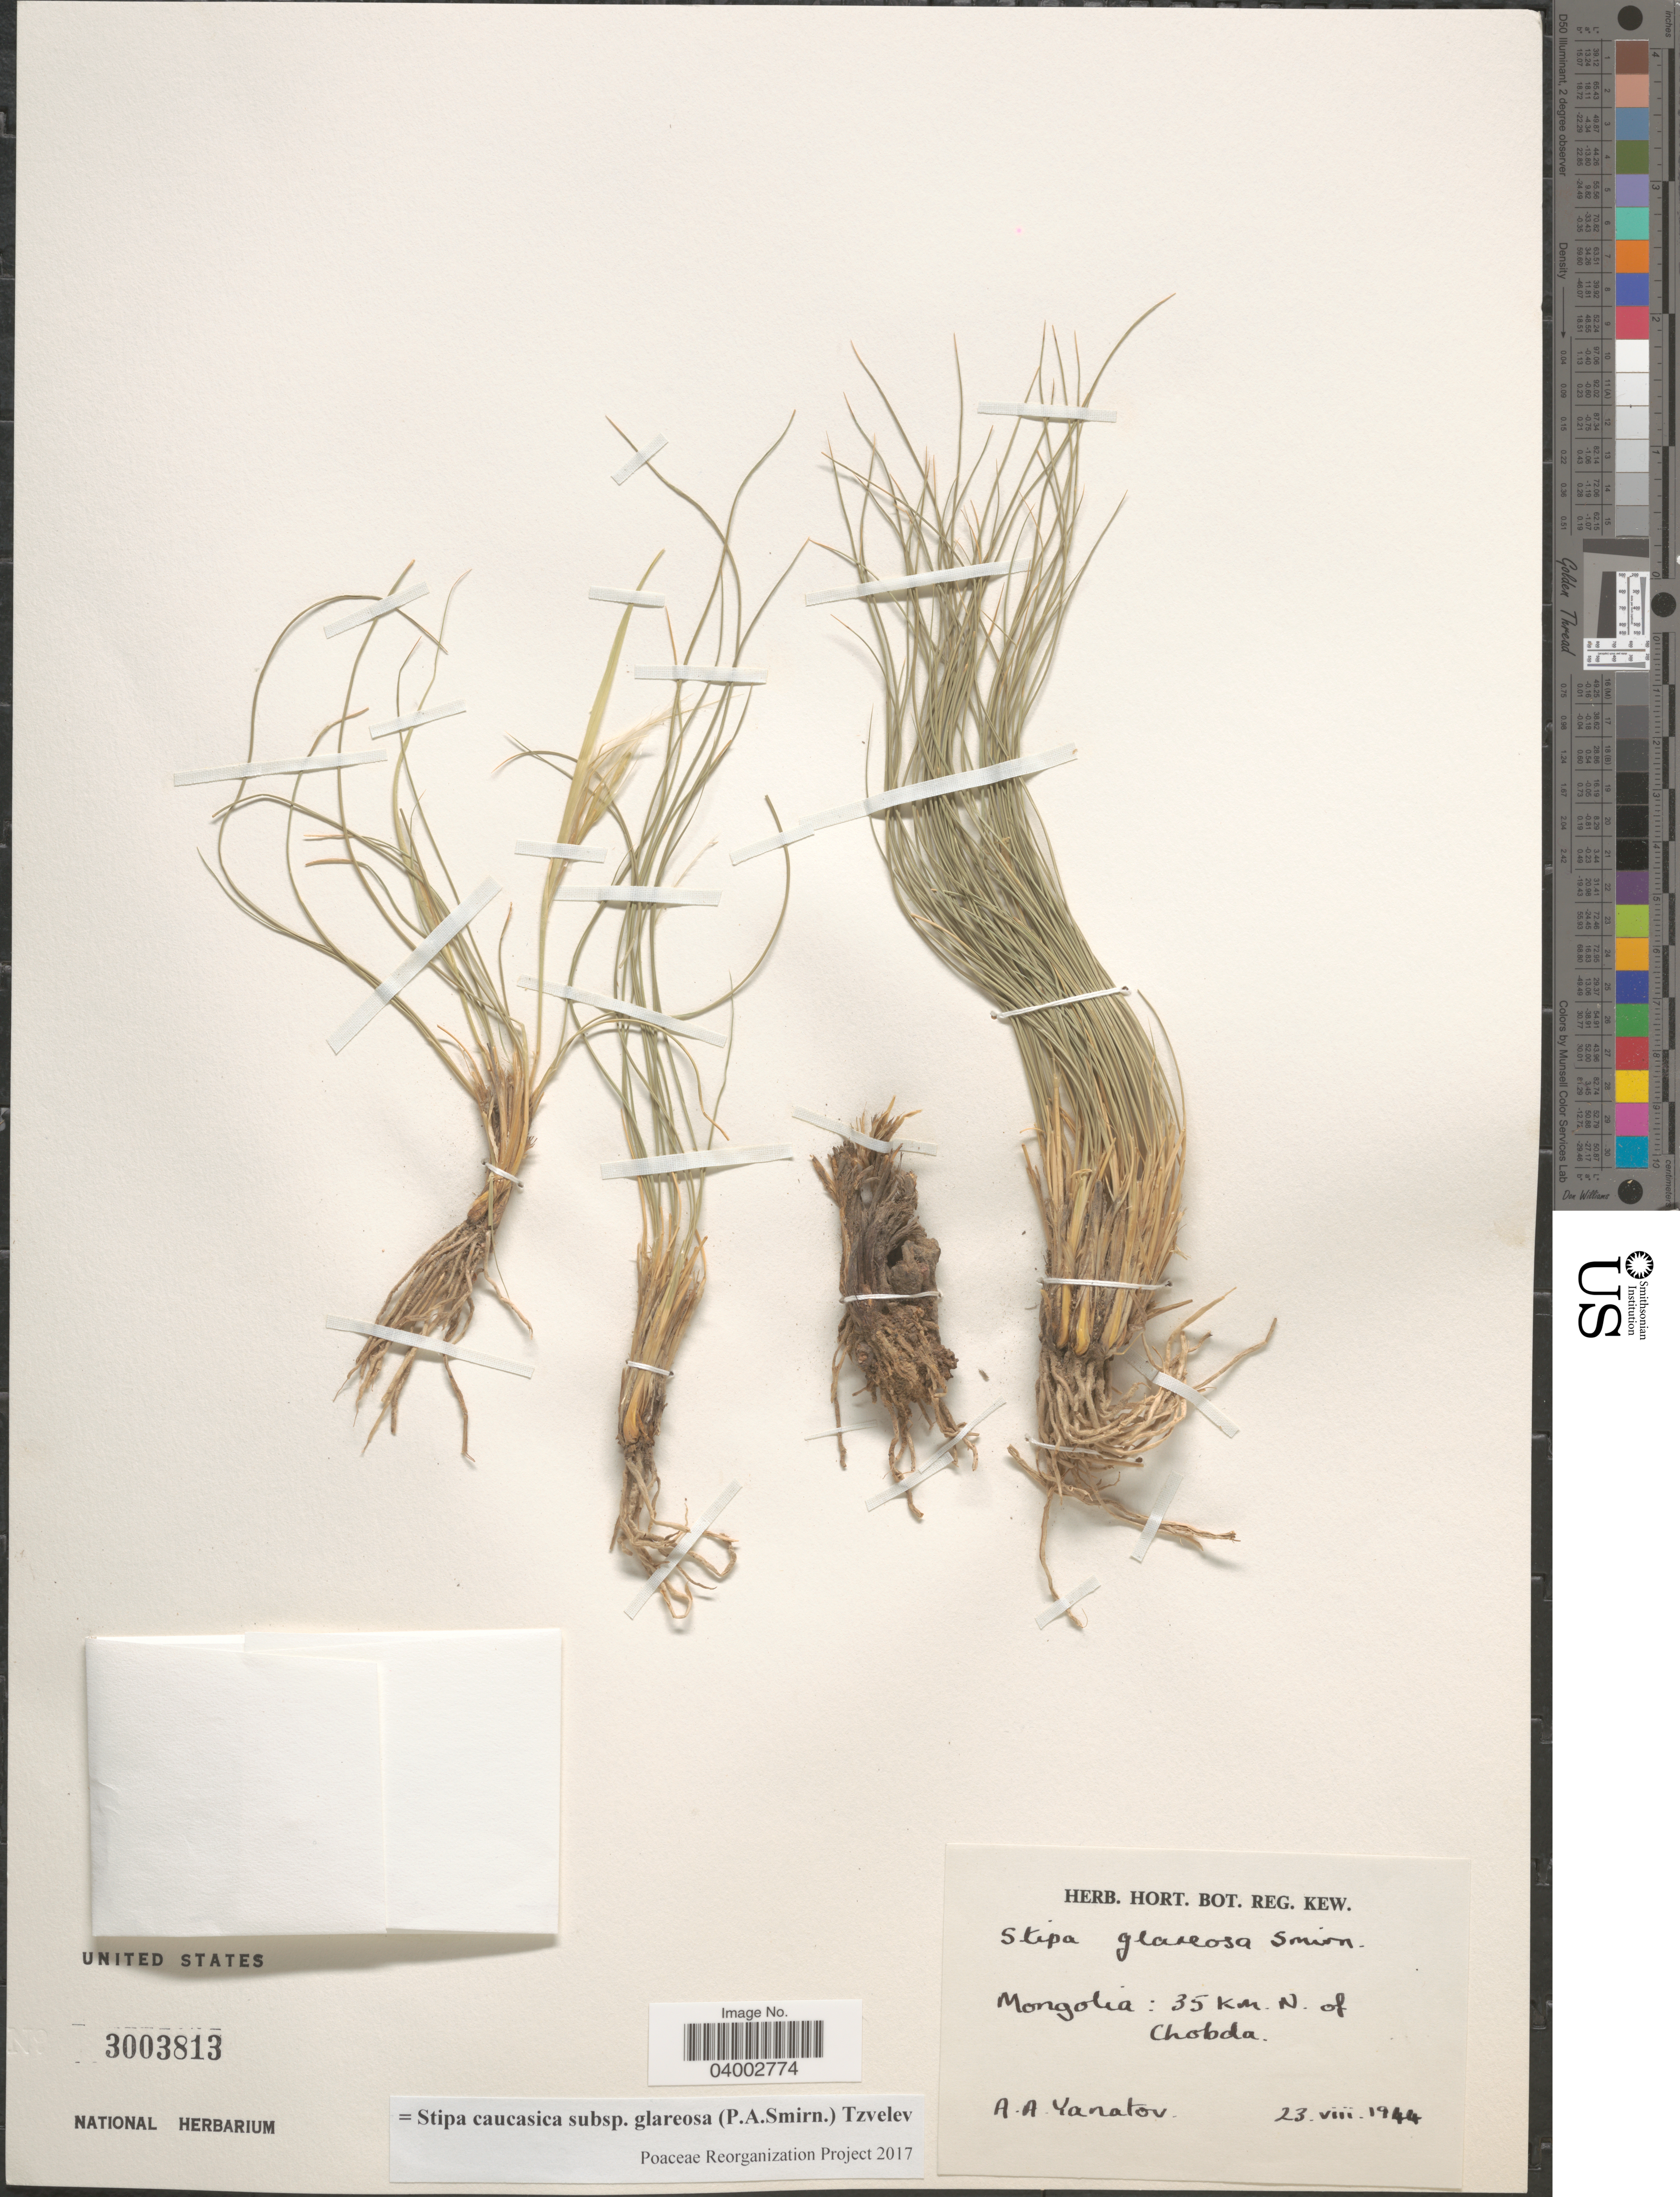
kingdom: Plantae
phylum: Tracheophyta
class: Liliopsida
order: Poales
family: Poaceae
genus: Stipa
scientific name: Stipa caucasica subsp. glareosa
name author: (P.A. Smirn.) Tzvelev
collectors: A. Yanatov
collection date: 1944-08-23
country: Mongolia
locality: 35 km. N. of Chobda.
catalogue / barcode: US 3003813